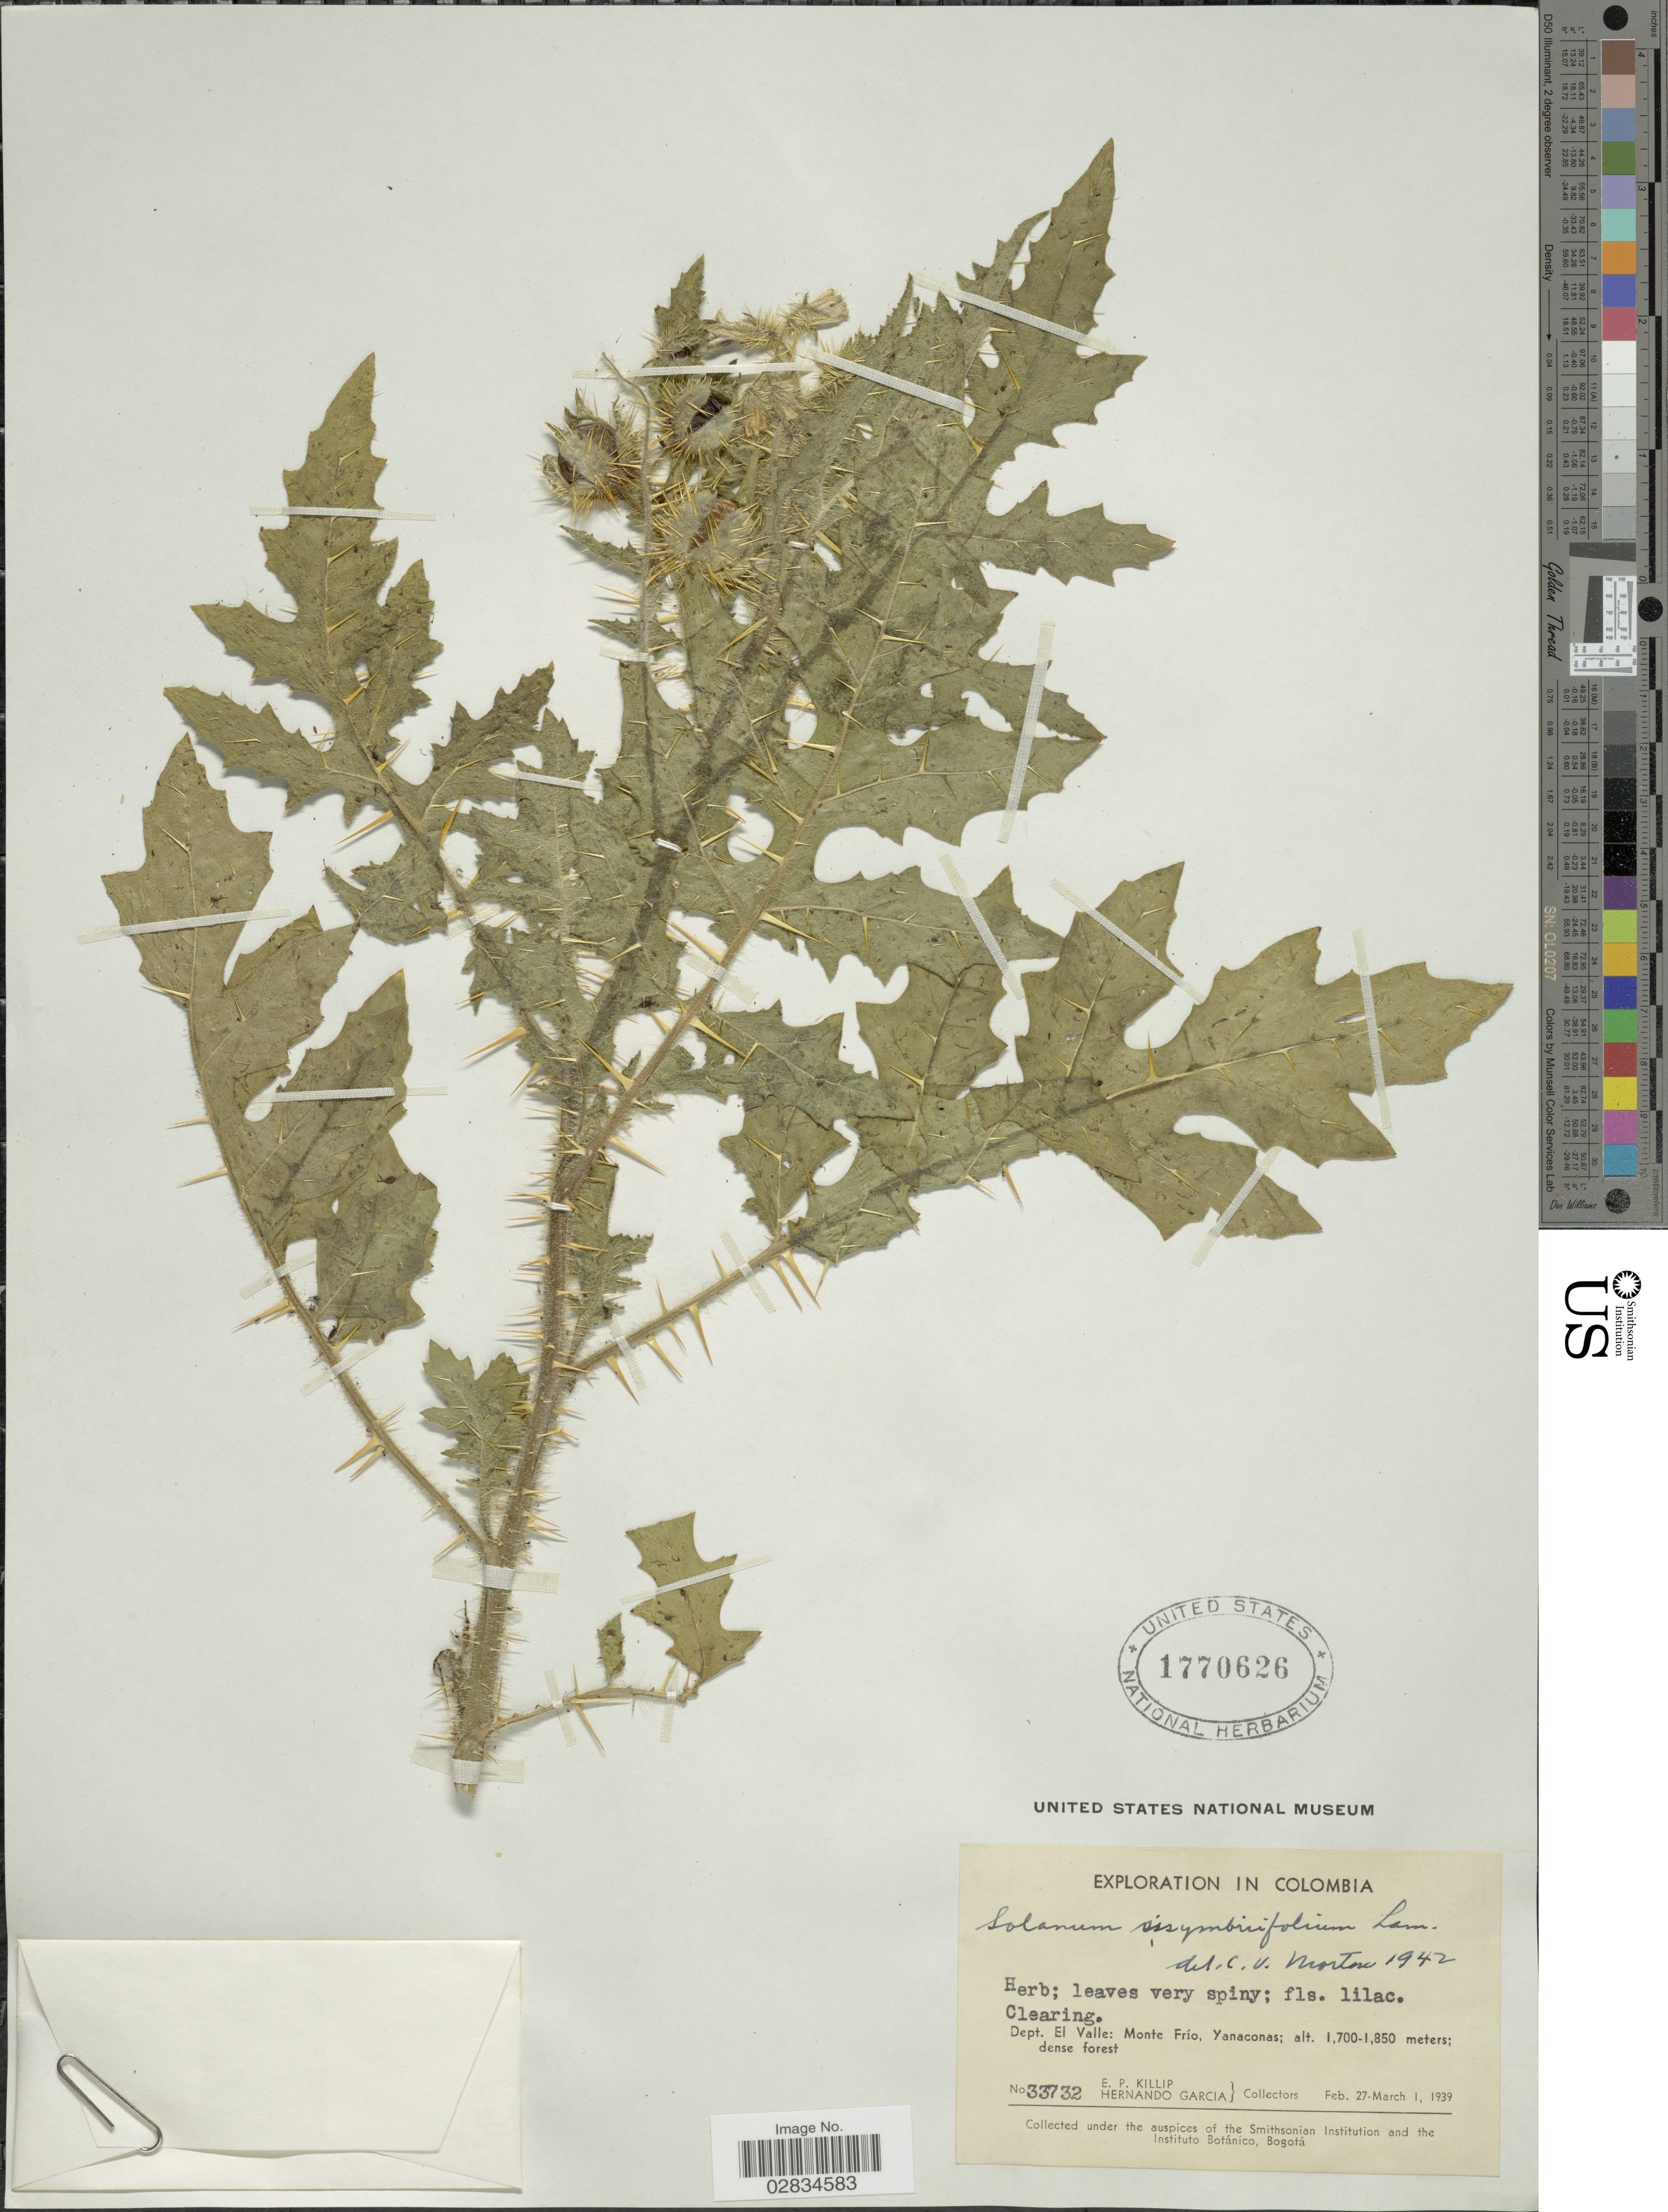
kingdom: Plantae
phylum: Tracheophyta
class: Magnoliopsida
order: Solanales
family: Solanaceae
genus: Solanum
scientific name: Solanum sisymbriifolium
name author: Lam.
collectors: E. P. Killip & H. Garcia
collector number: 33732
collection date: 1939-02-27/1939-03-01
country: Colombia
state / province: Valle del Cauca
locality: Dept. El Valle: Monte Frio, Yanaconas.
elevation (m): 1700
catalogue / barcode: US 1770626